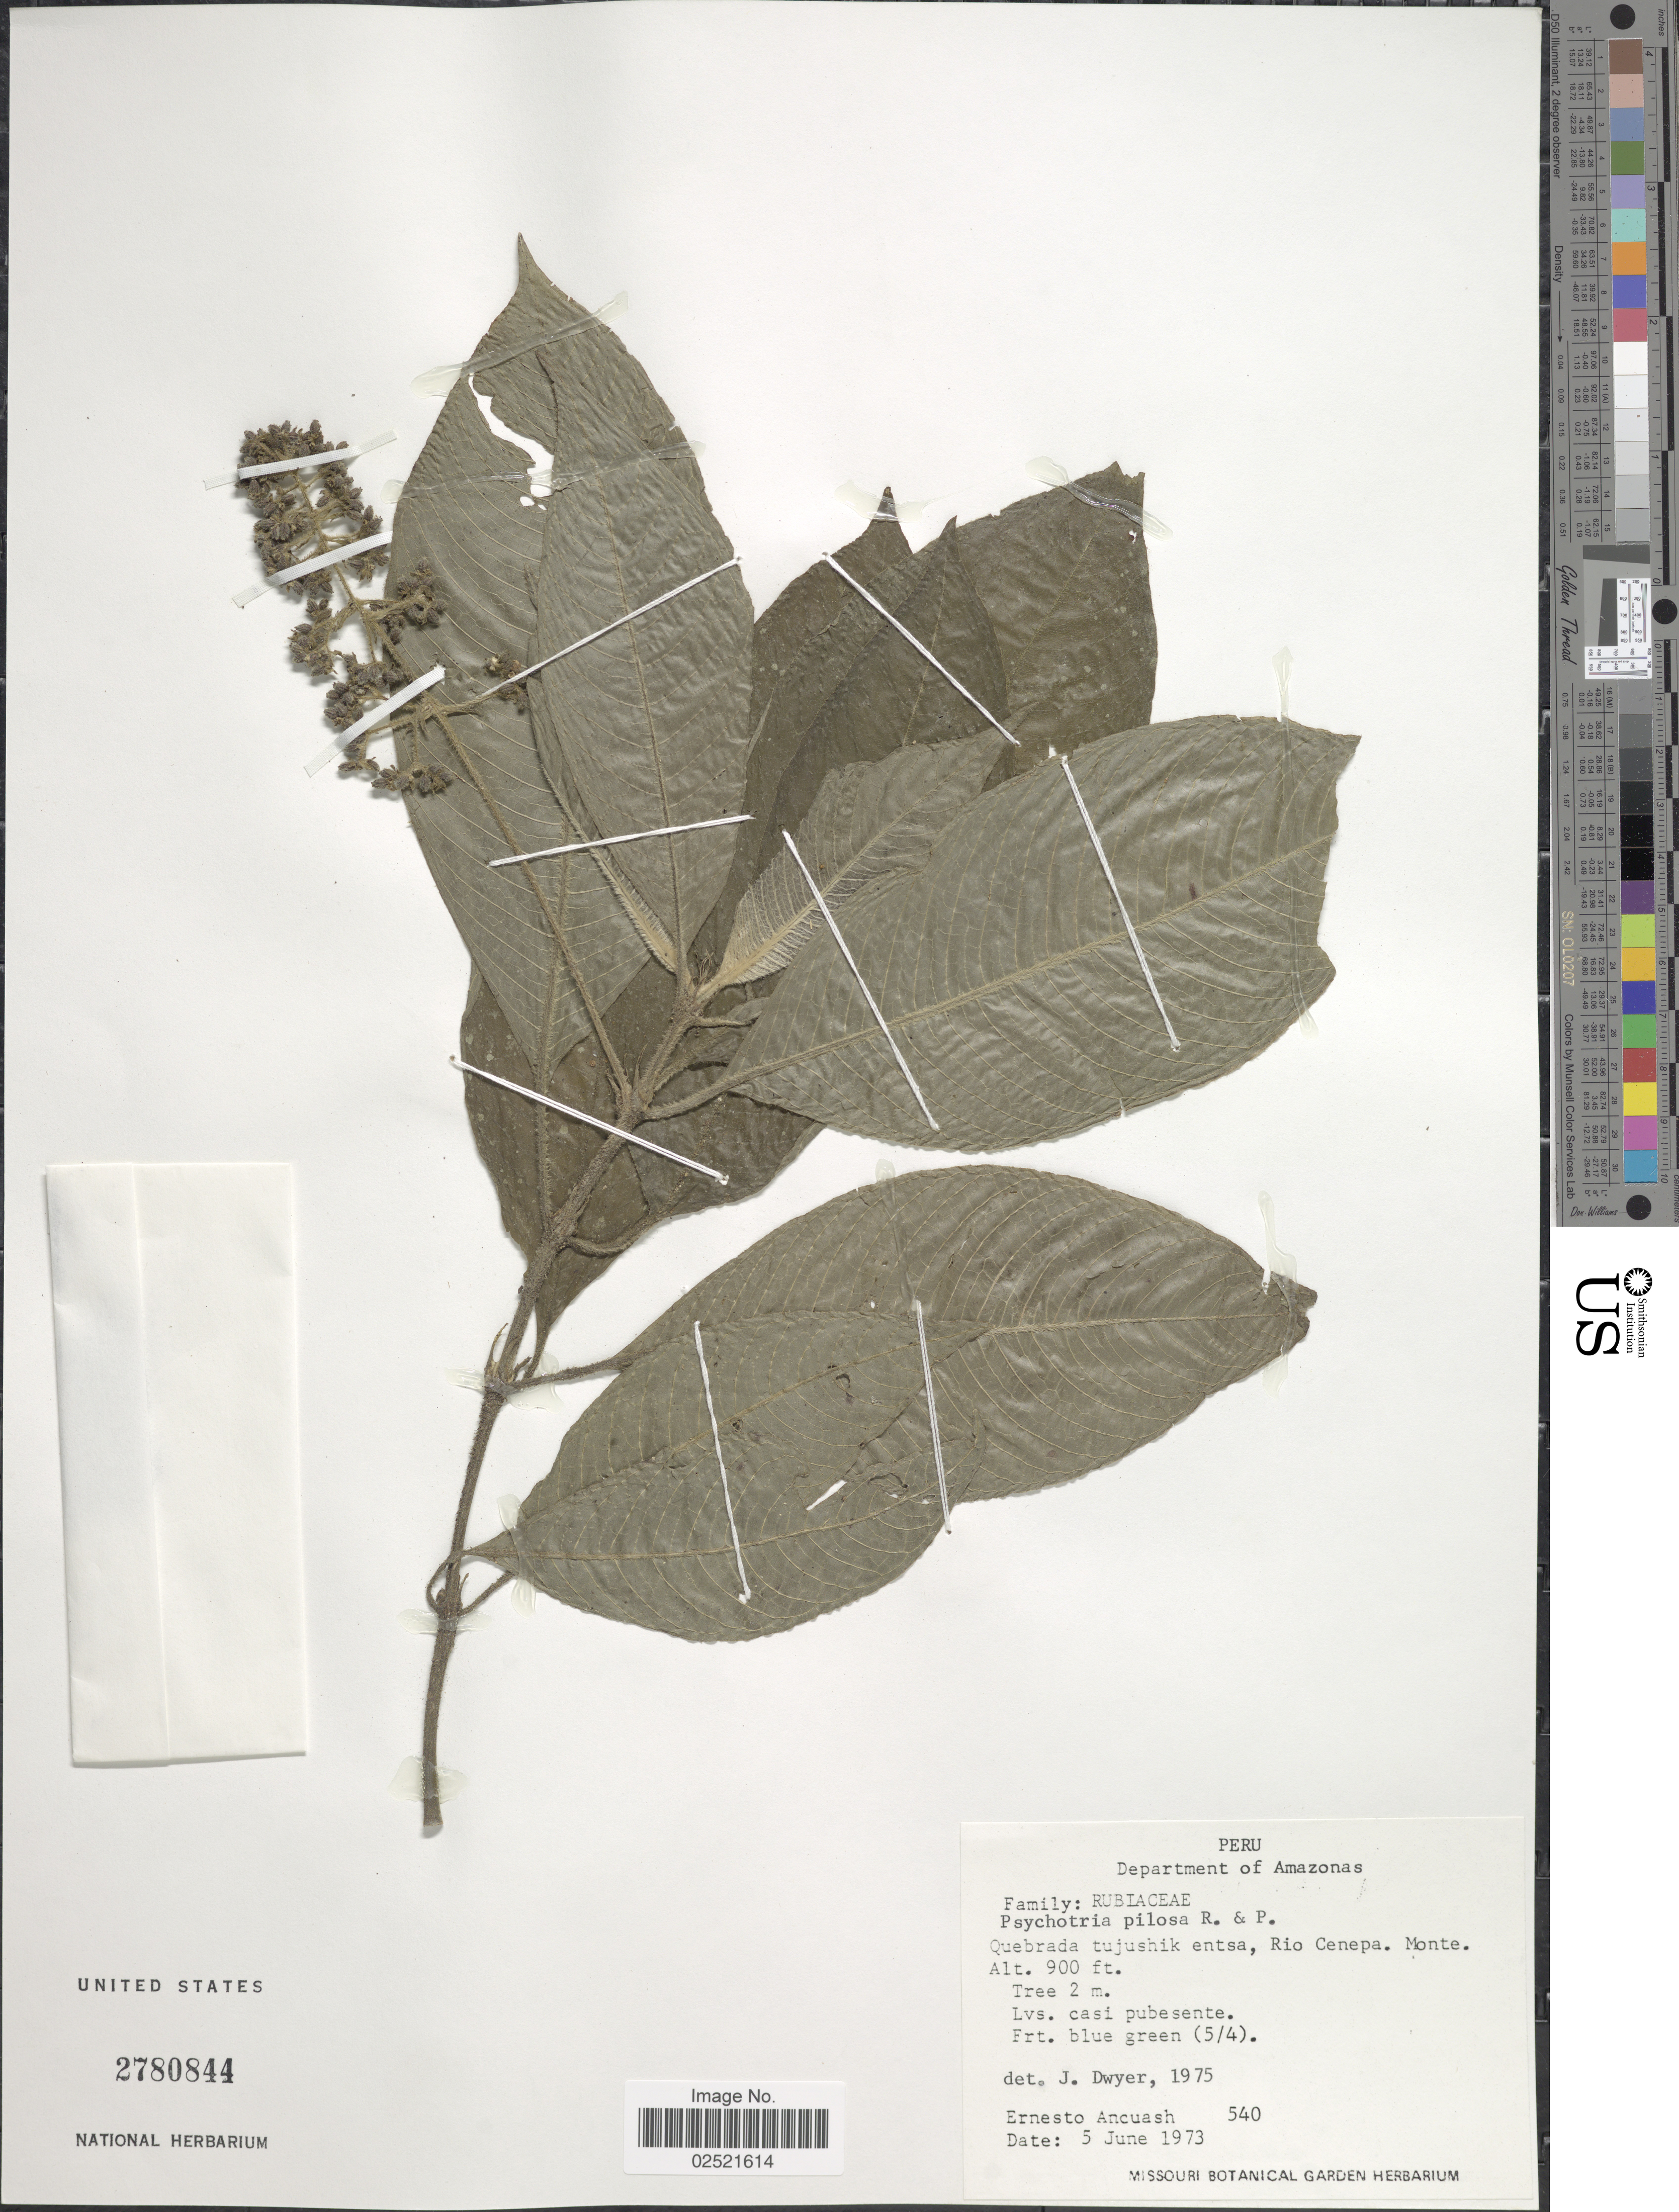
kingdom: Plantae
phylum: Tracheophyta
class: Magnoliopsida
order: Gentianales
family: Rubiaceae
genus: Psychotria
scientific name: Psychotria pilosa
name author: Ruiz & Pav.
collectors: E. Ancuash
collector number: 540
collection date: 1973-06-05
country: Peru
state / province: Amazonas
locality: Quebrada tujushik entsa, Rio Cenepa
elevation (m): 274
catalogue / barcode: US 2780844